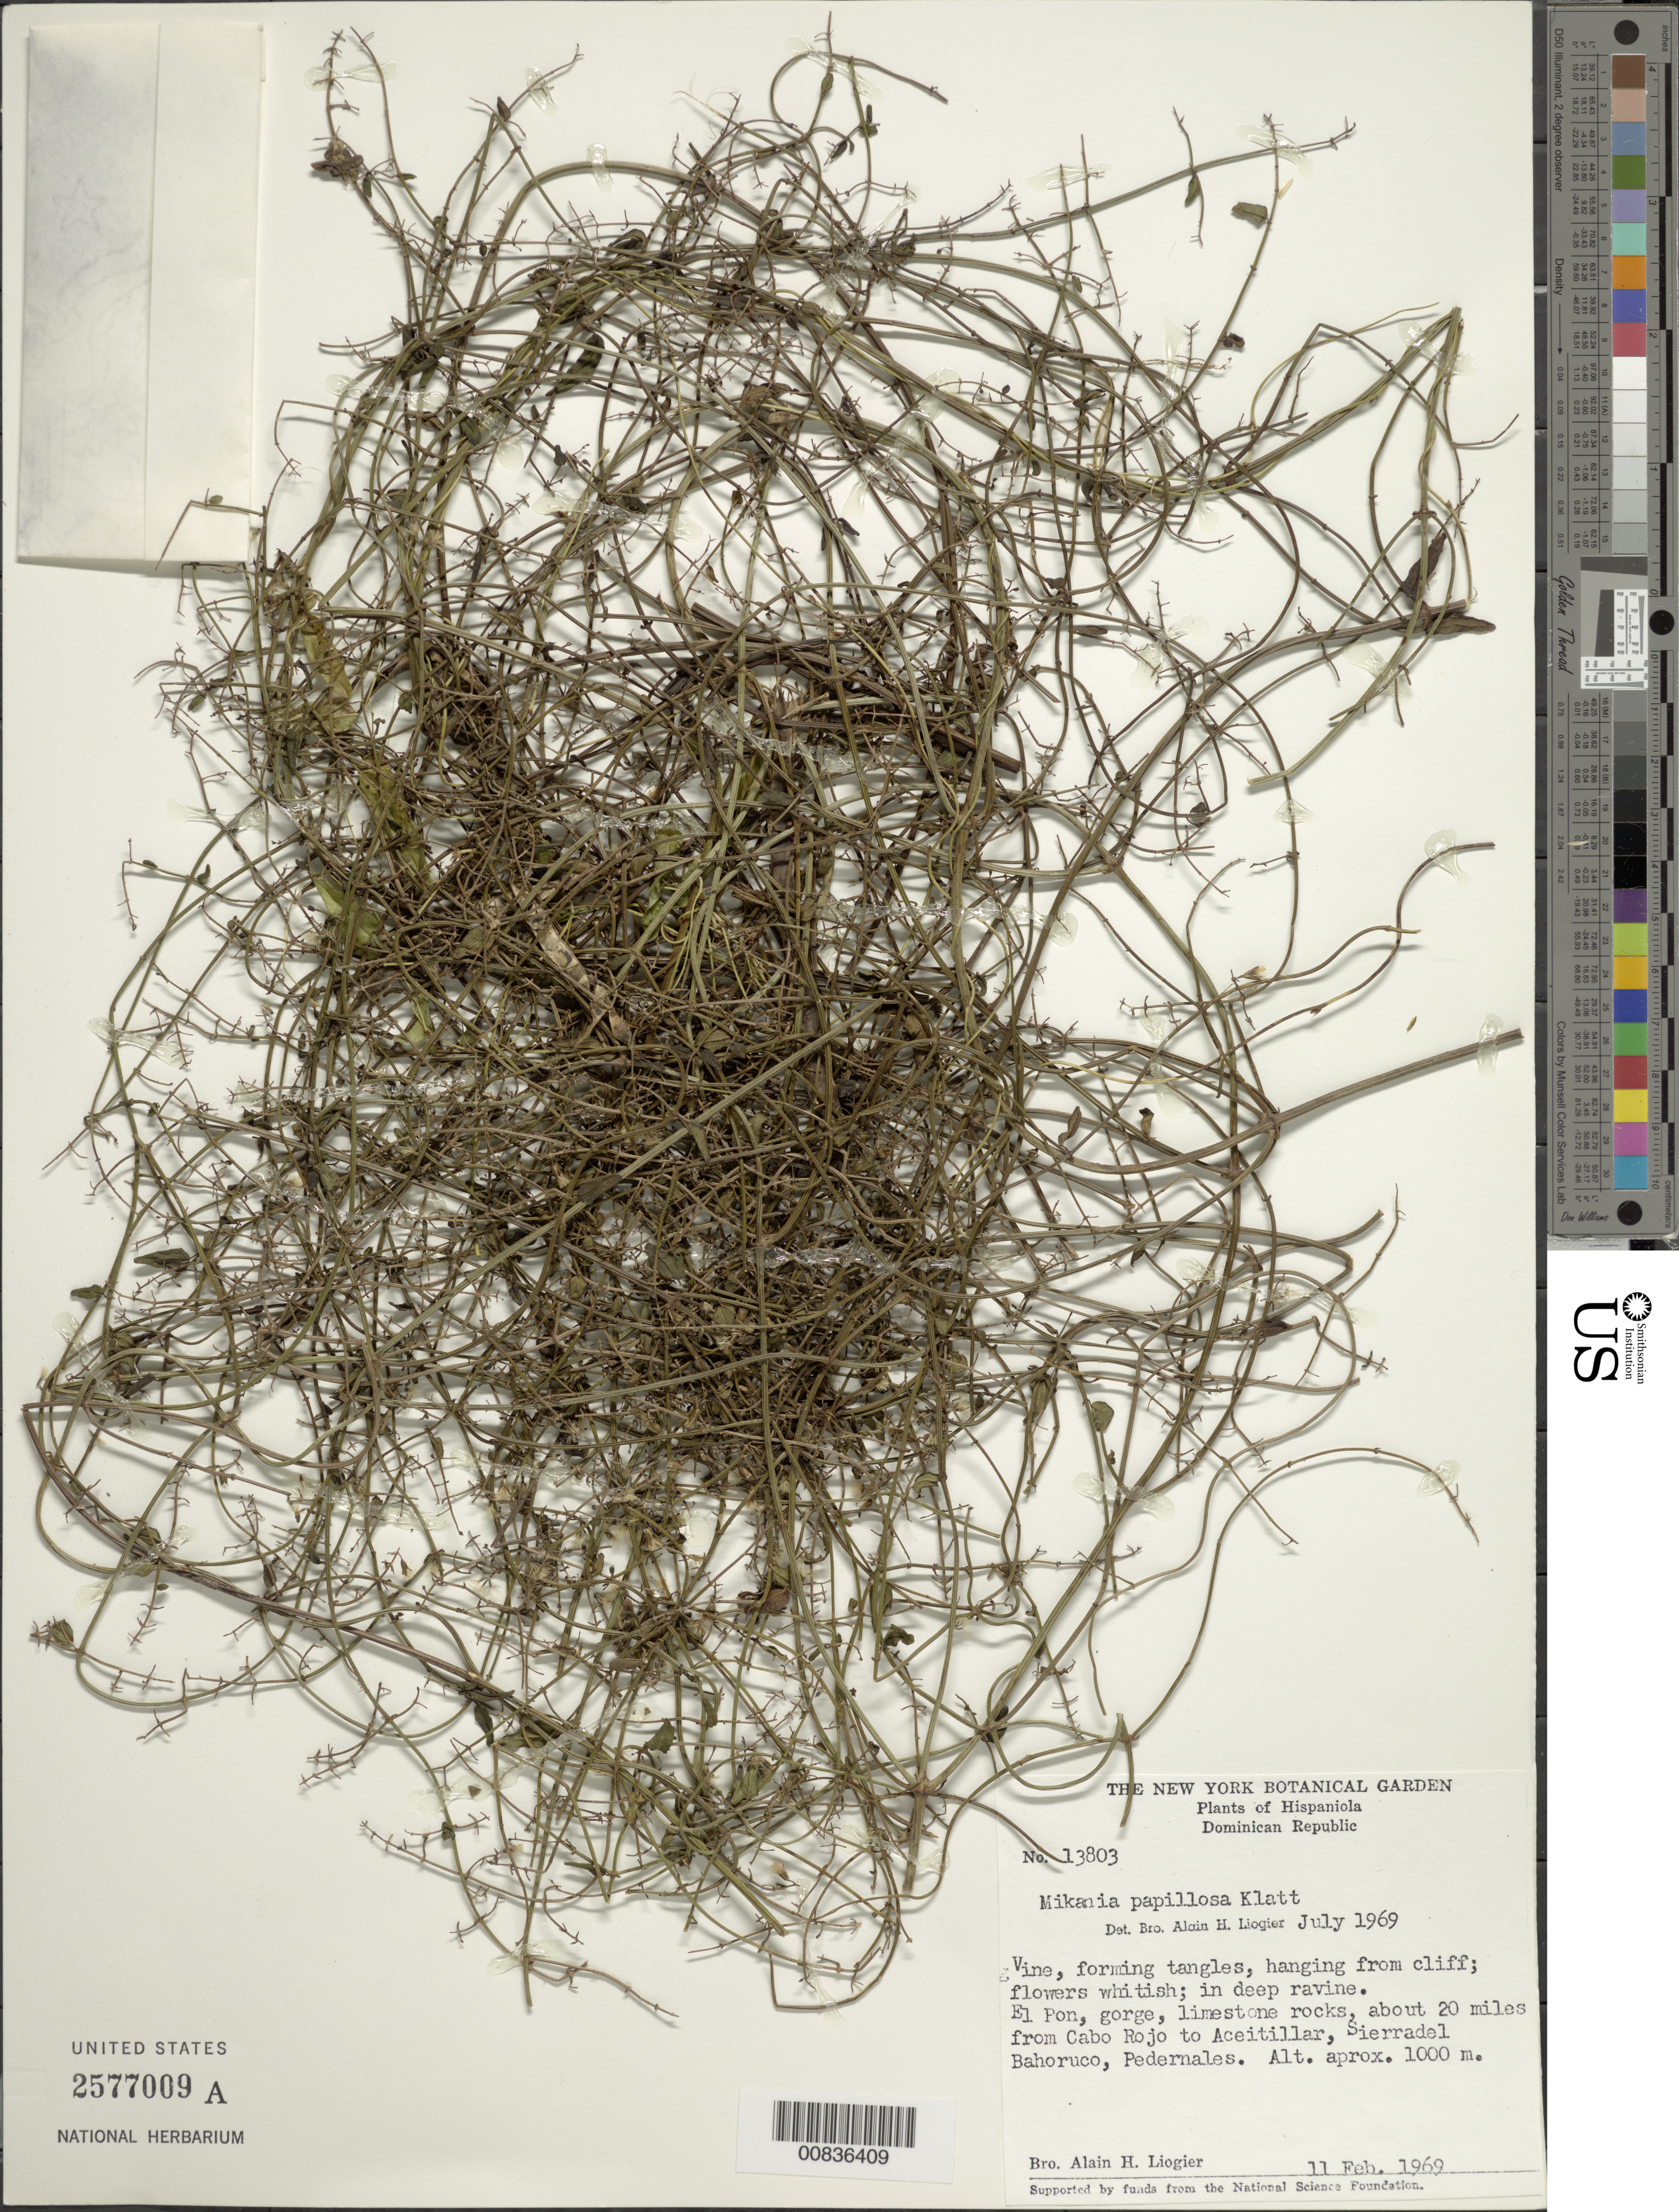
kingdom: Plantae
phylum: Tracheophyta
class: Magnoliopsida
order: Asterales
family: Asteraceae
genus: Mikania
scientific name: Mikania papillosa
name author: Klatt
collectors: A. H. Liogier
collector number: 13803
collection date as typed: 11 Feb 1969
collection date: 1969-02-11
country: Dominican Republic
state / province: Pedernales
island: Hispaniola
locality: El Pon, about 20 miles from Cabo Rojo to Aceitillar, Sierra del Bahoruco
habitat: Hanging from cliff, in deep ravine of gorge of limestone rocks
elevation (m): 1000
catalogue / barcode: US 2577009